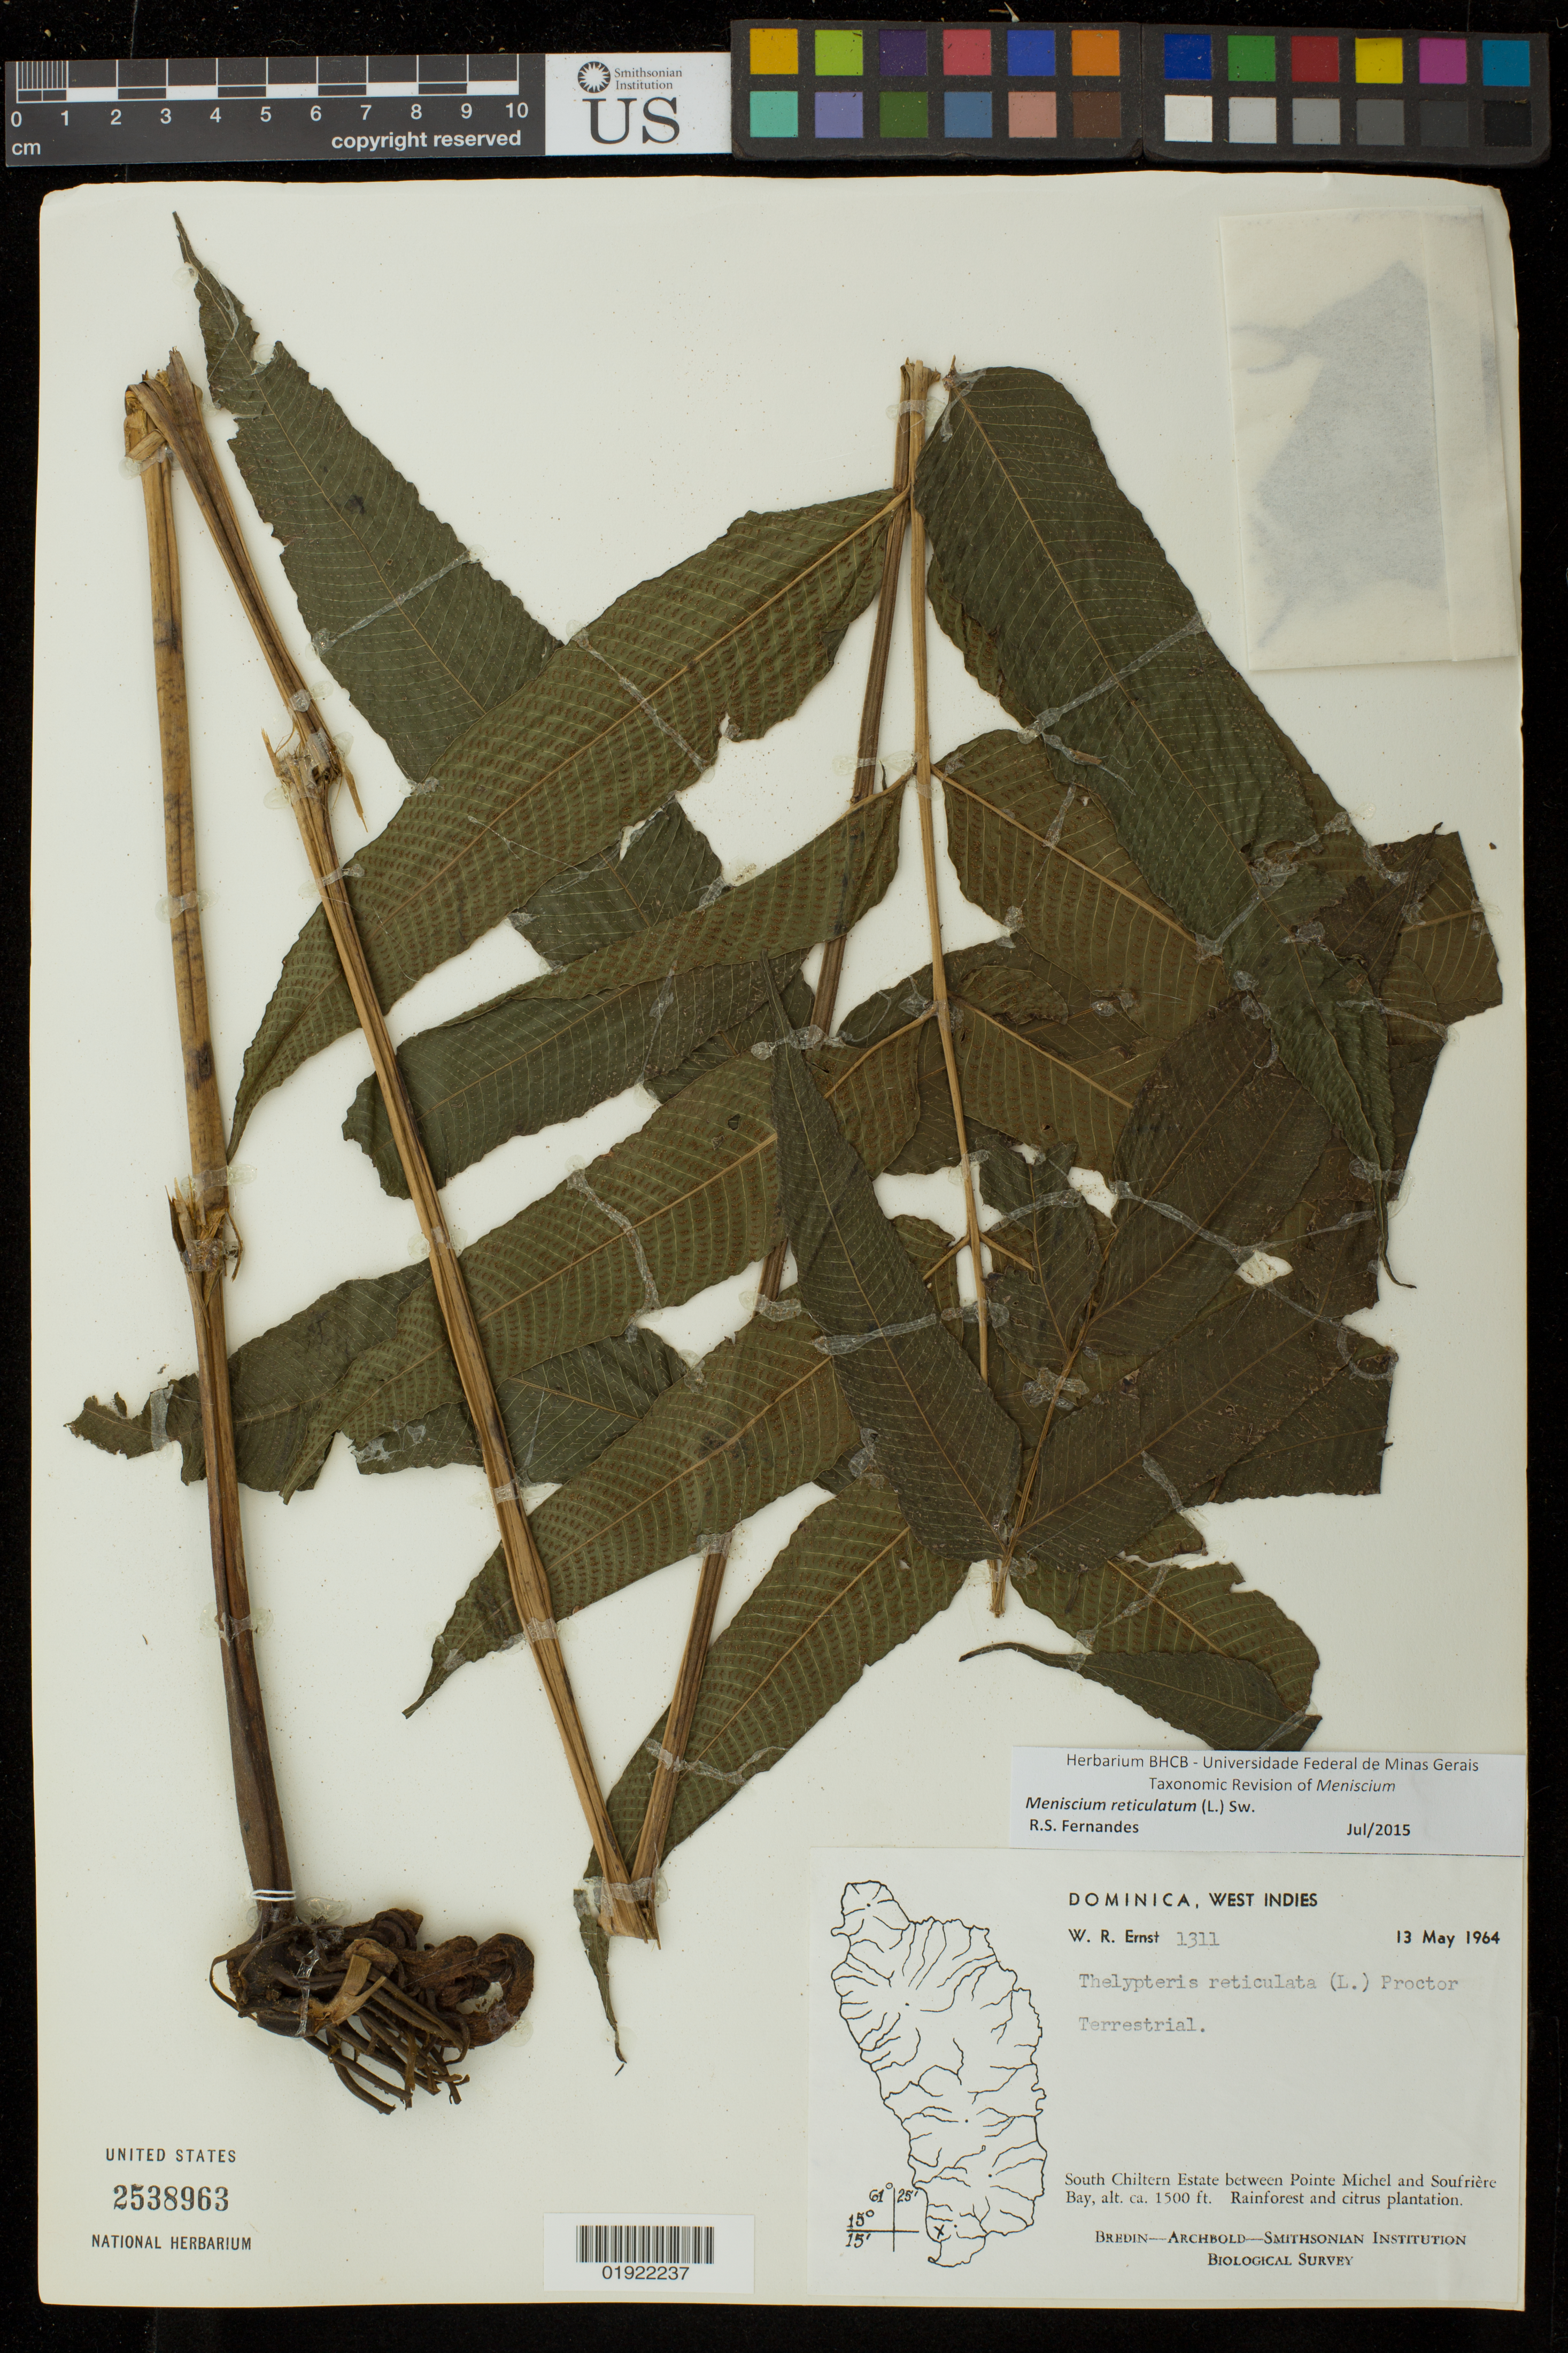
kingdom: Plantae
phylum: Tracheophyta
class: Polypodiopsida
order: Polypodiales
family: Thelypteridaceae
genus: Meniscium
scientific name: Meniscium reticulatum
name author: (L.) Sw.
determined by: Fernandes, R. S.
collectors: W. R. Ernst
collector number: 1311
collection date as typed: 13 May 1964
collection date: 1964-05-13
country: Dominica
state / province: St. Luke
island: Dominica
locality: South Chiltern Estate between Pointe Michel and Soufriere Bay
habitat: rainforest and citrus plantation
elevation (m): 457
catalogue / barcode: US 2538963